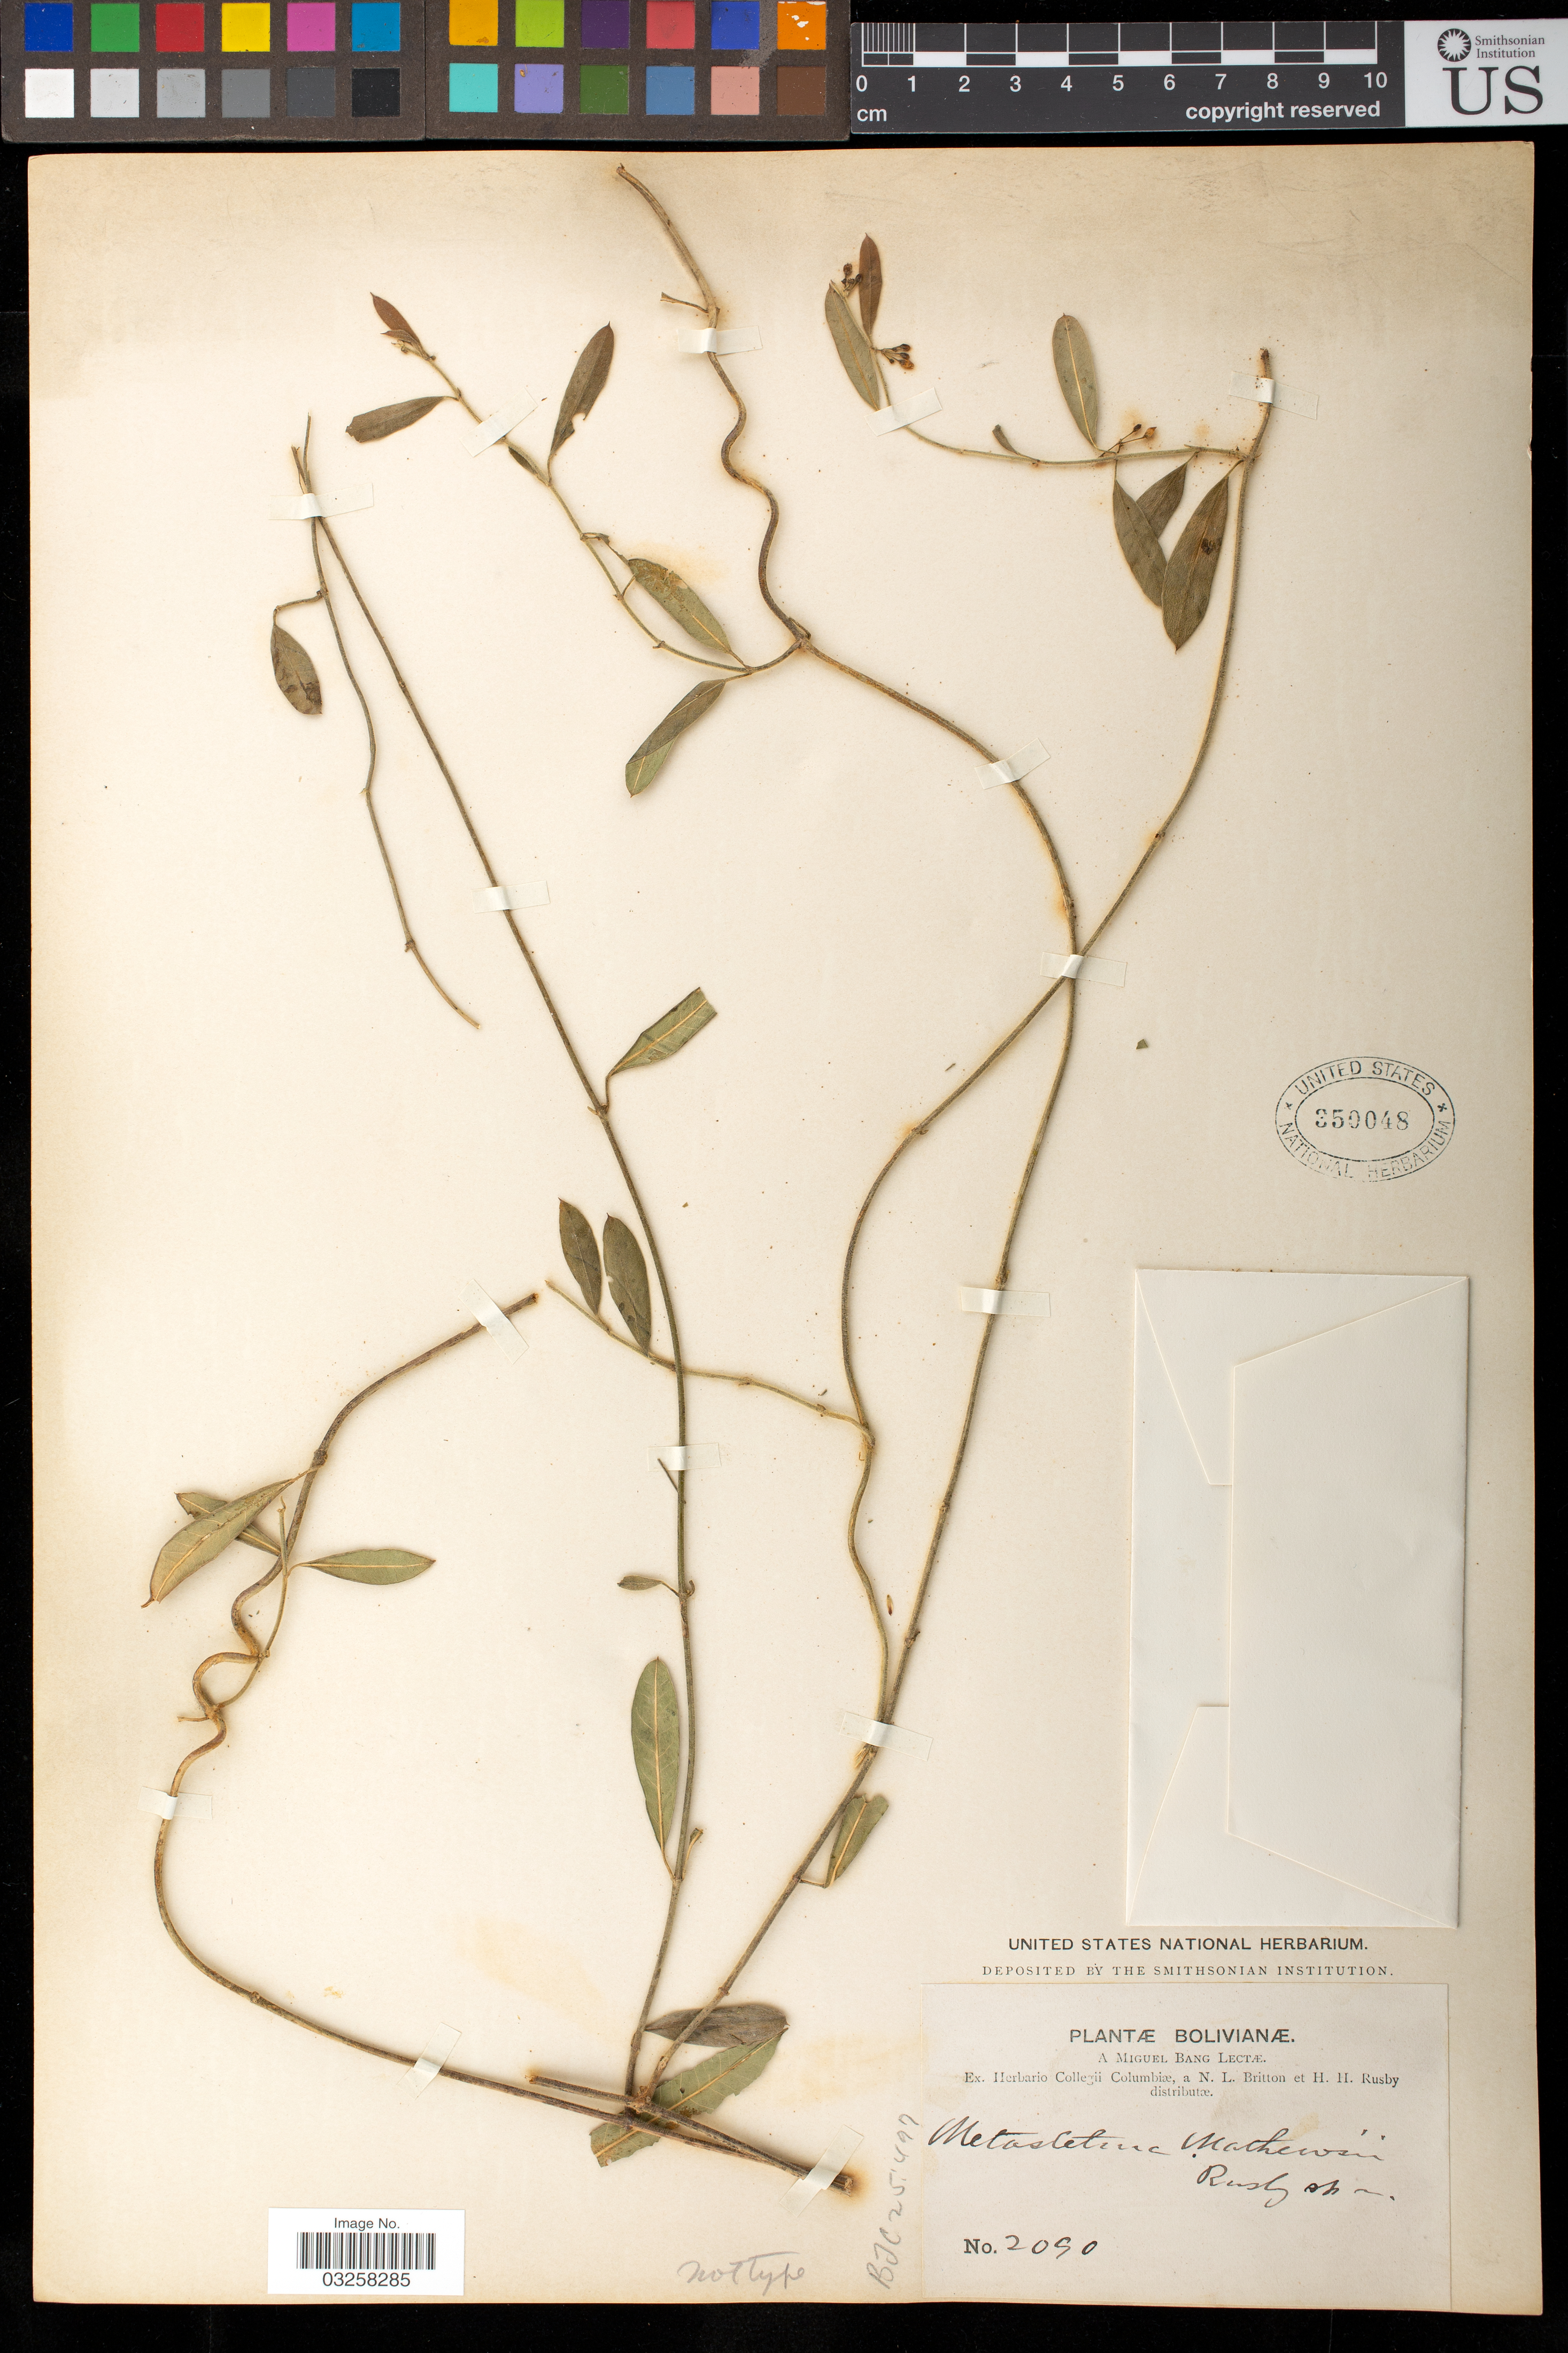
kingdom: Plantae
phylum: Tracheophyta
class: Magnoliopsida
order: Gentianales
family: Apocynaceae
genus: Metastelma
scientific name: Metastelma mathewsii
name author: Rusby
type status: Isosyntype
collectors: M. Bang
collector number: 2090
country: Bolivia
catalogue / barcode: US 350048